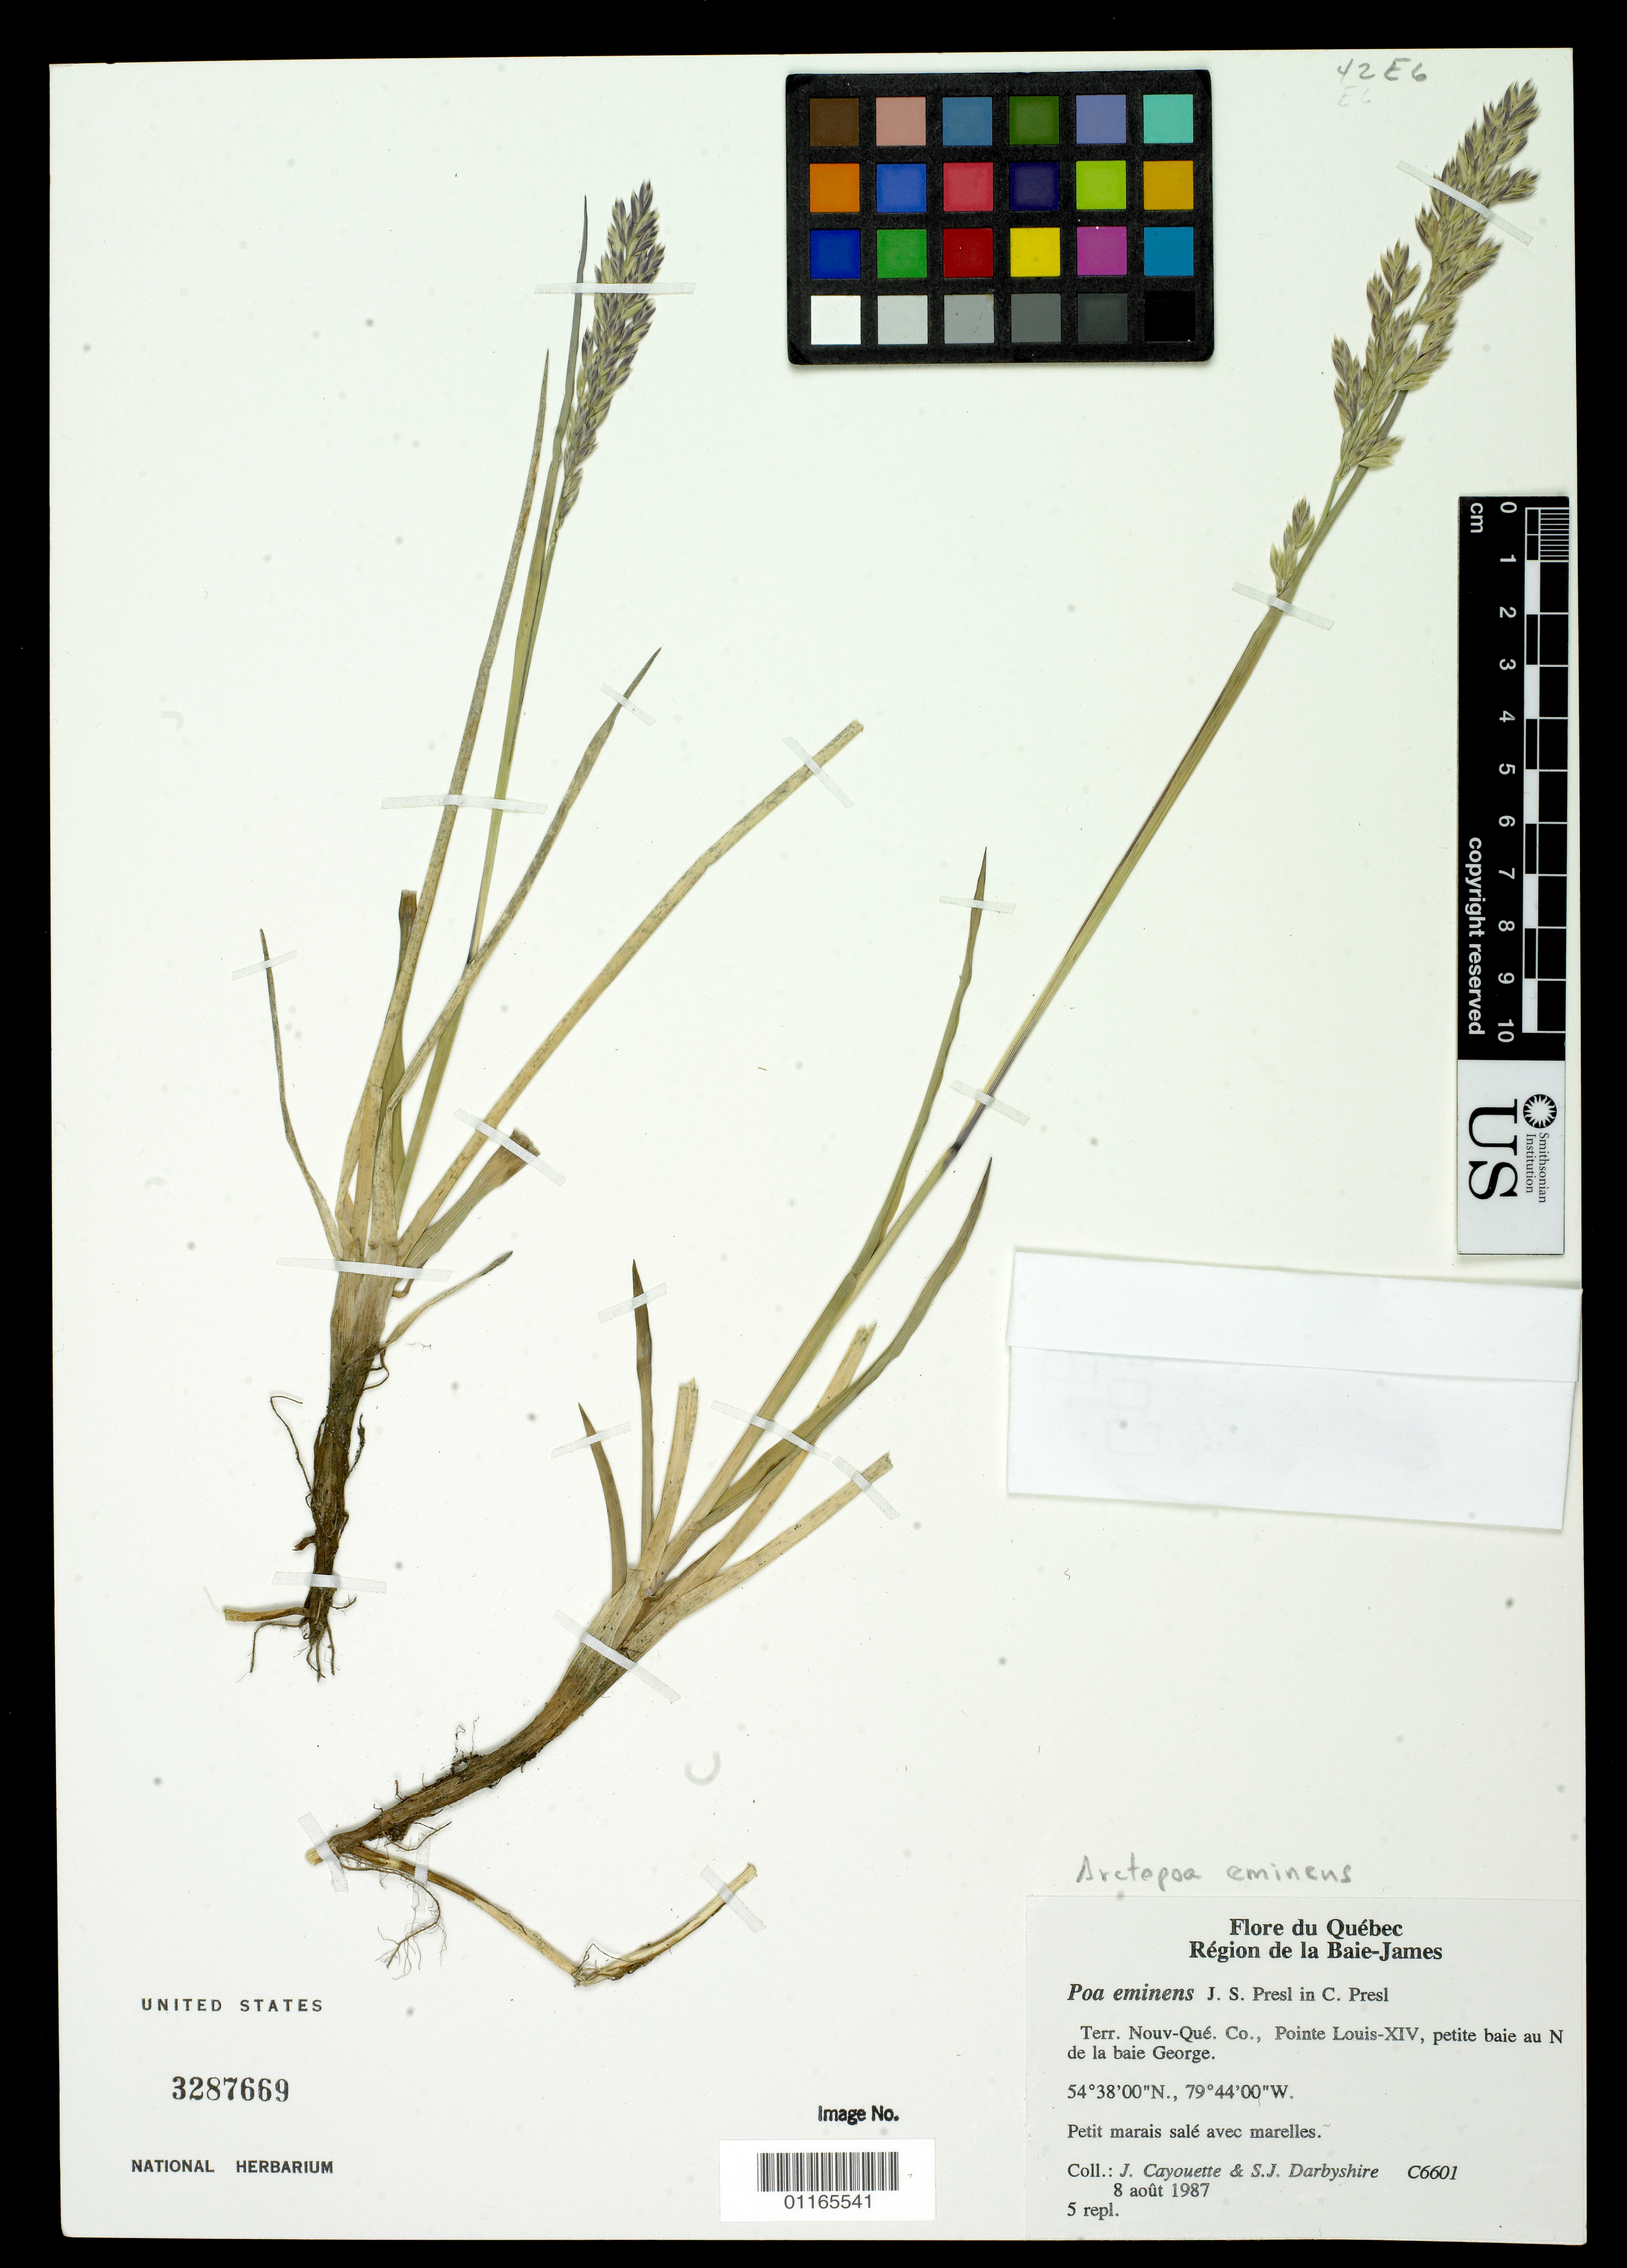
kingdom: Plantae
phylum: Tracheophyta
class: Liliopsida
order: Poales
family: Poaceae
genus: Arctopoa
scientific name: Arctopoa eminens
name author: (J. Presl) Prob.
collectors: J. Cayouette & S. Darbyshire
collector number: C6601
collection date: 1987-08-08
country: Canada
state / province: Quebec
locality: Terr. Nouv-Que. Co., Point Louis-XIV, petite baie au N de la baie George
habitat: Petit marais sale avec marelles.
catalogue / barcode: US 3287669